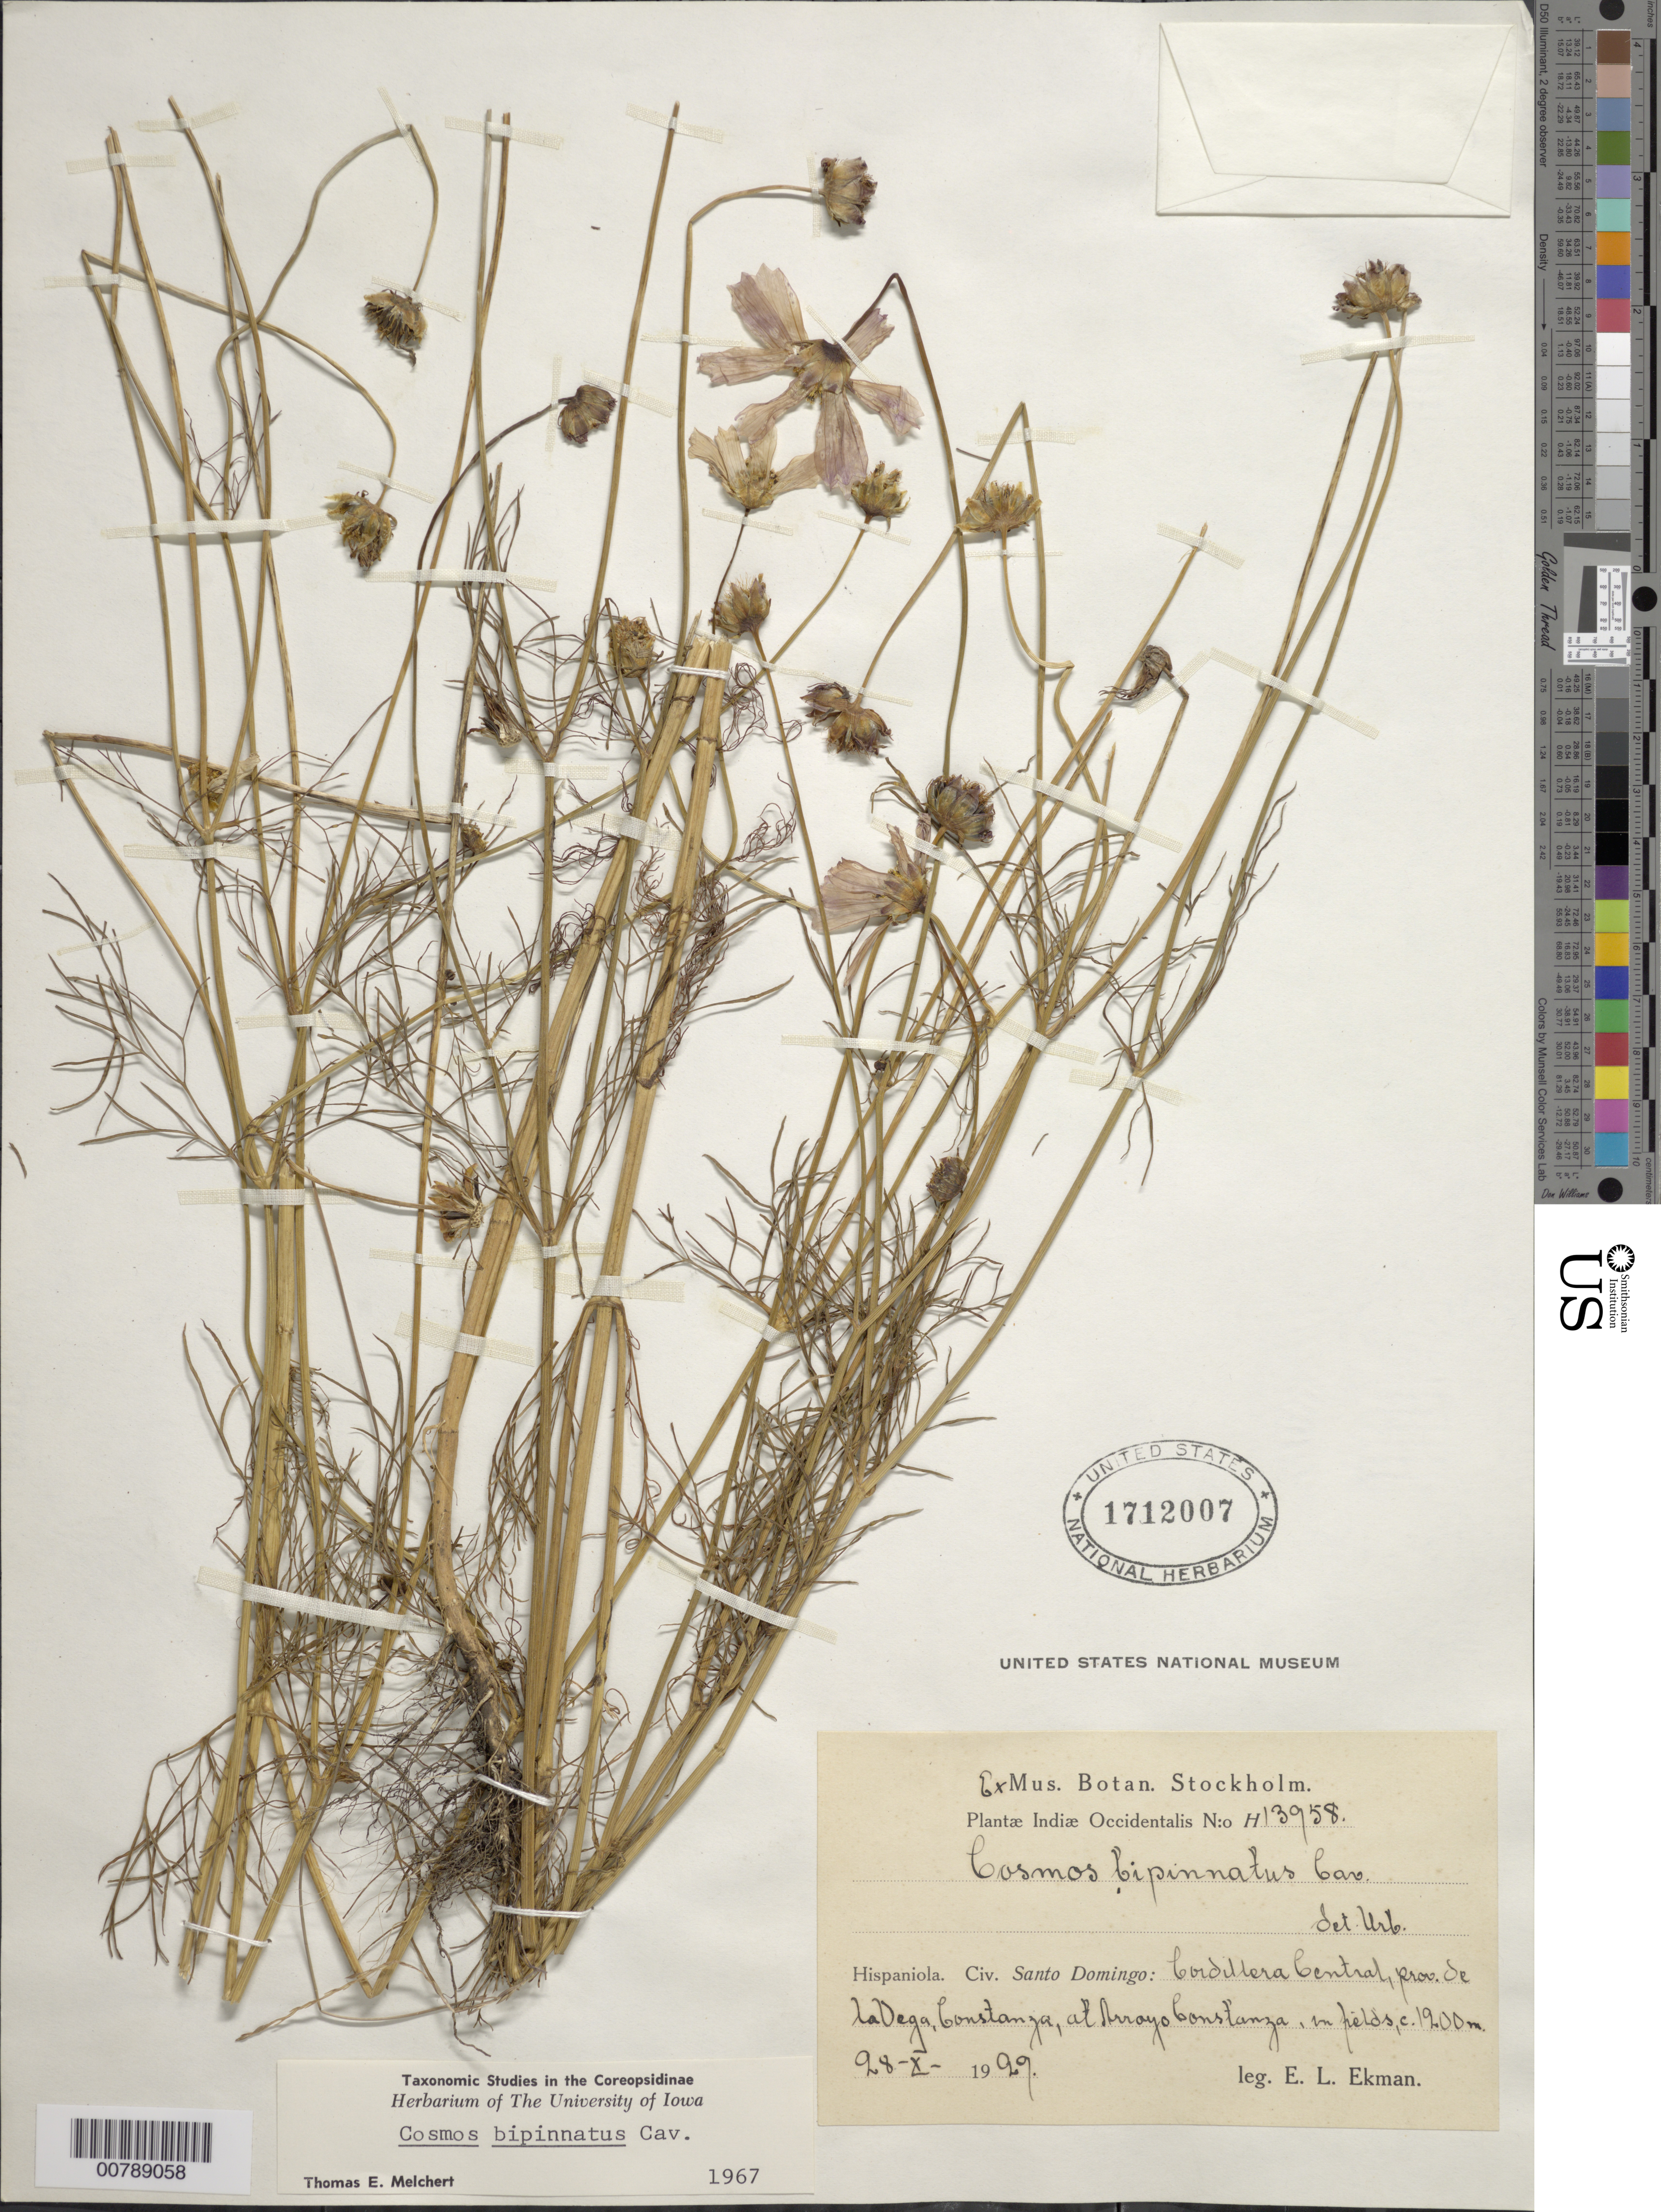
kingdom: Plantae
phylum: Tracheophyta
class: Magnoliopsida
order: Asterales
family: Asteraceae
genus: Cosmos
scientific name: Cosmos bipinnatus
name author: Cav.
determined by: Melchert, T. E.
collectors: E. L. Ekman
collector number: H 13958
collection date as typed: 28 Oct 1929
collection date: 1929-10-28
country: Dominican Republic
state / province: La Vega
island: Hispaniola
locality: Santo Domingo: Cordillera Central, provincia de La Vega, Constanza, at Arroyo Constanza, in fields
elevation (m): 1200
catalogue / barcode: US 1712007